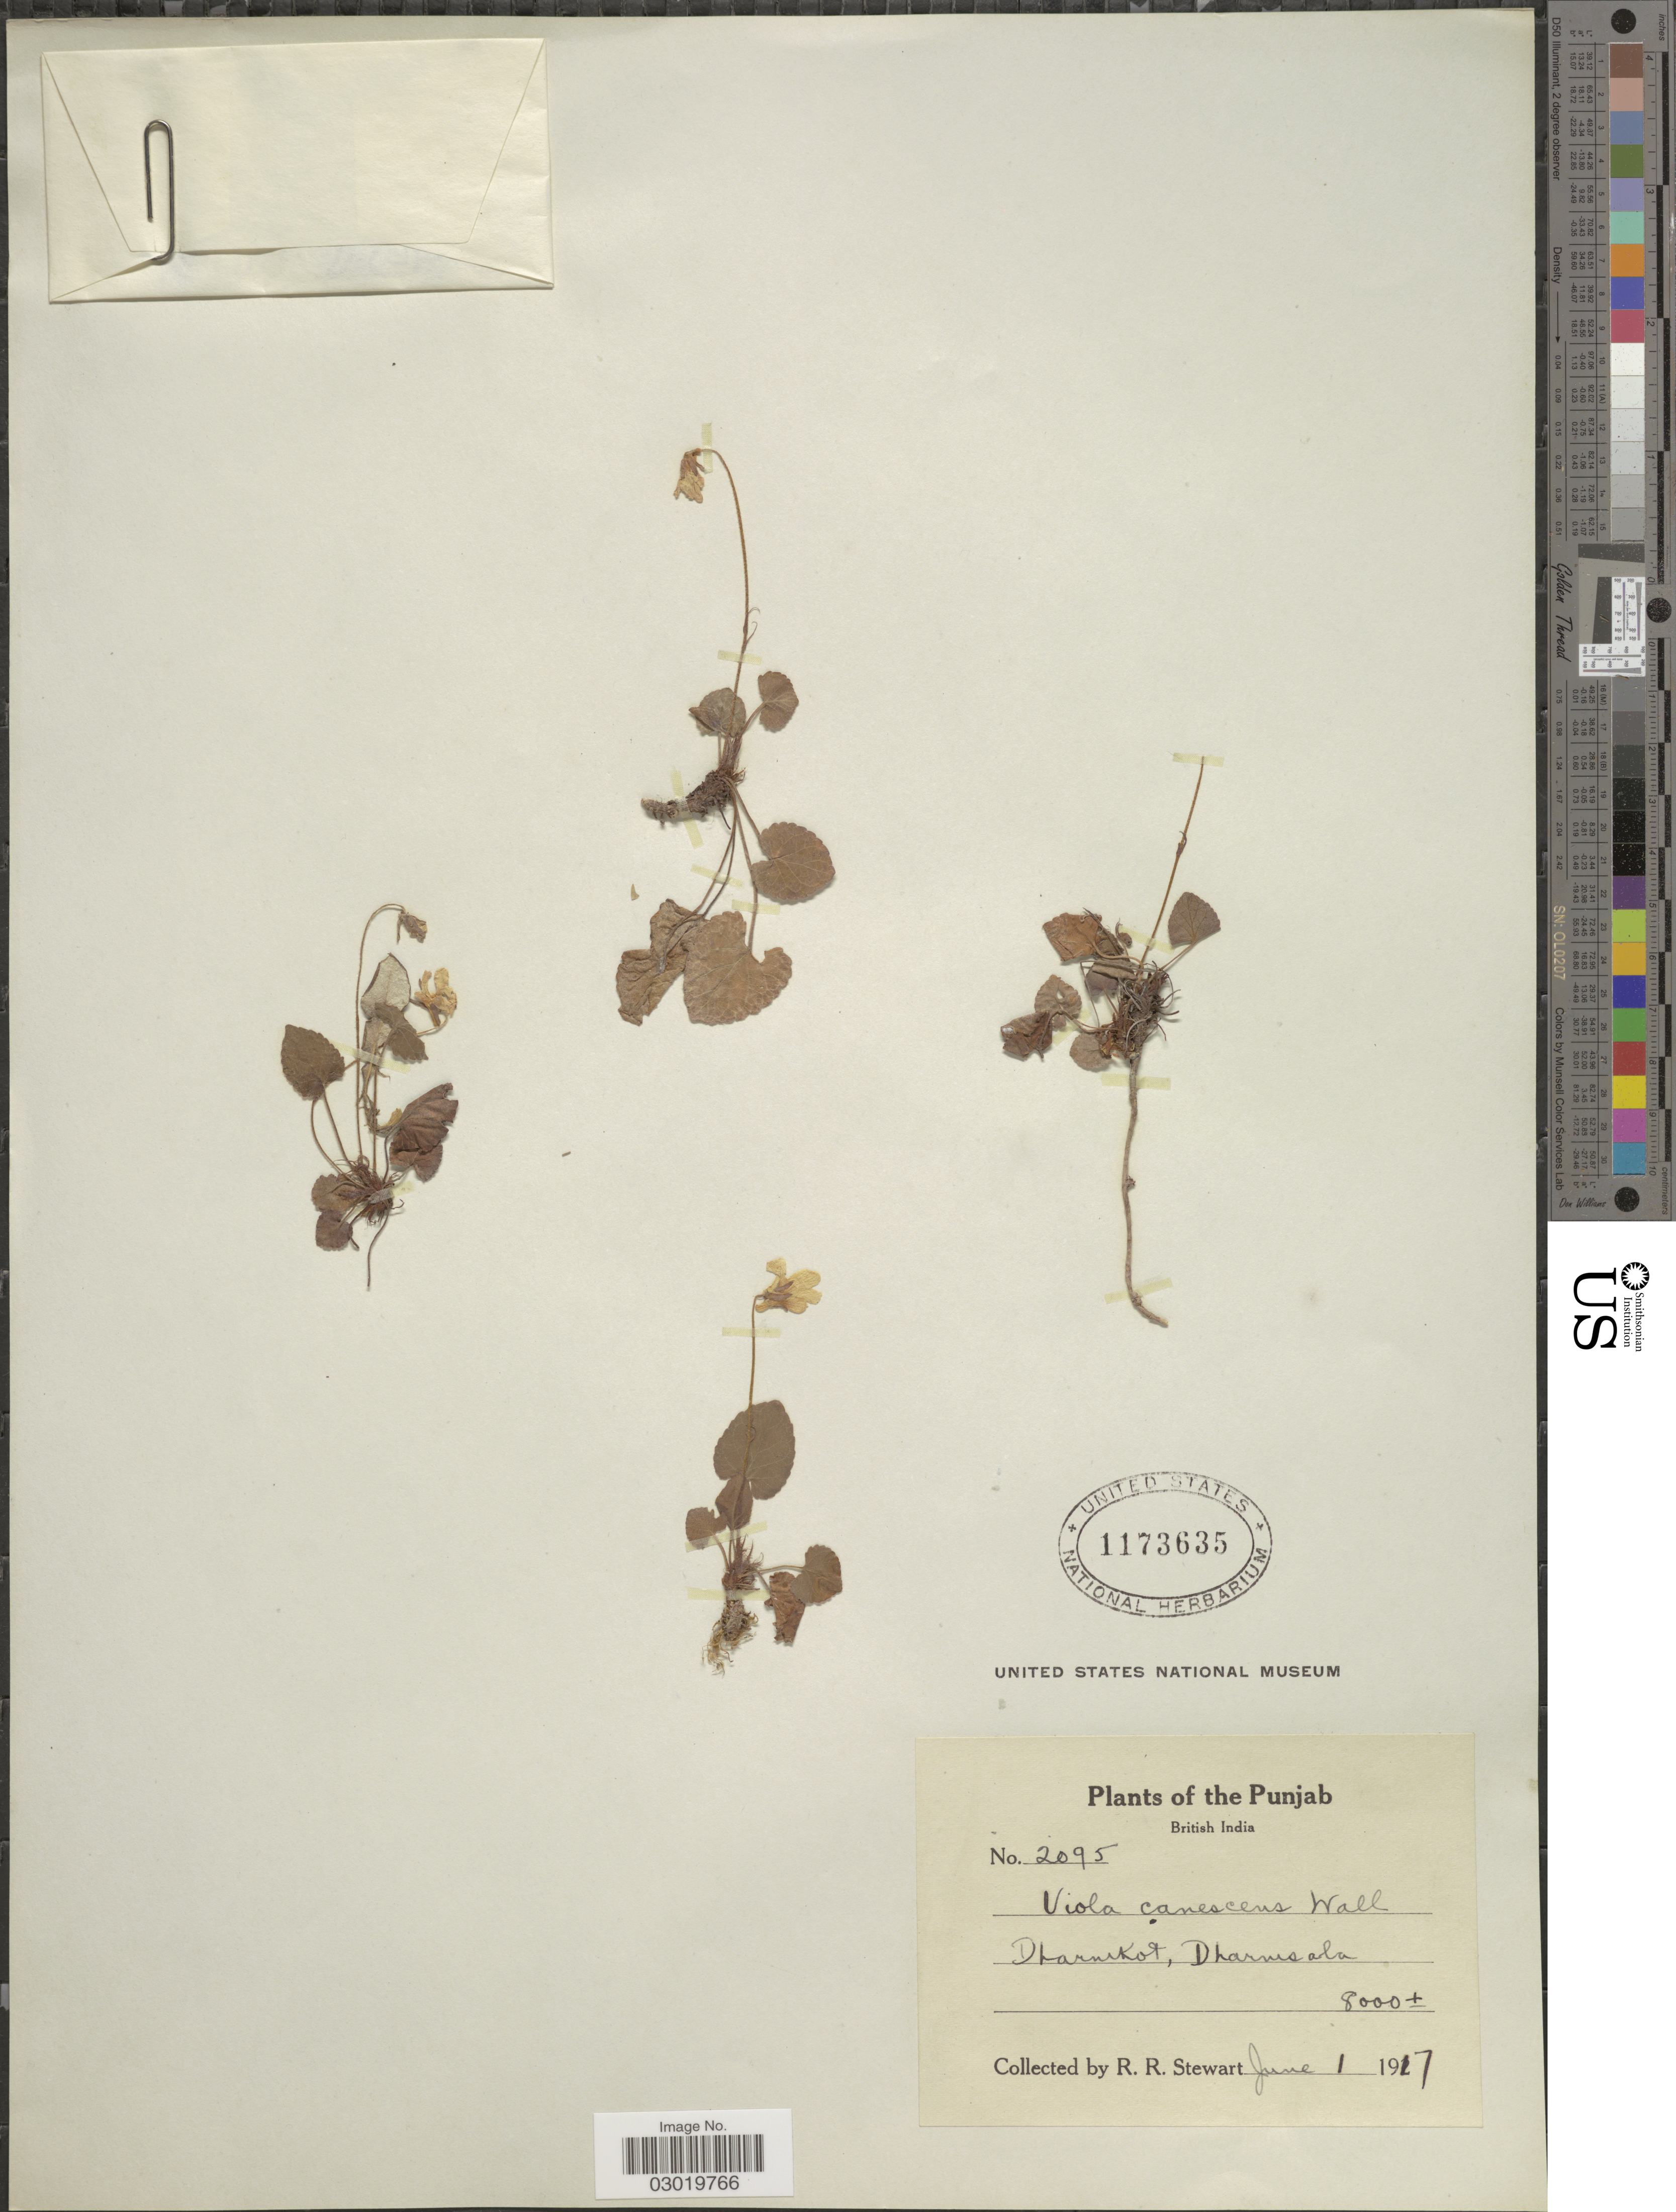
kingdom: Plantae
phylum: Tracheophyta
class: Magnoliopsida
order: Malpighiales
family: Violaceae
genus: Viola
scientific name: Viola canescens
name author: Wall.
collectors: R. Stewart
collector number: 2095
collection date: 1917-06-01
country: India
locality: Punjab. British India. Dharmkot, Dharmsala.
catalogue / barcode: US 1173635